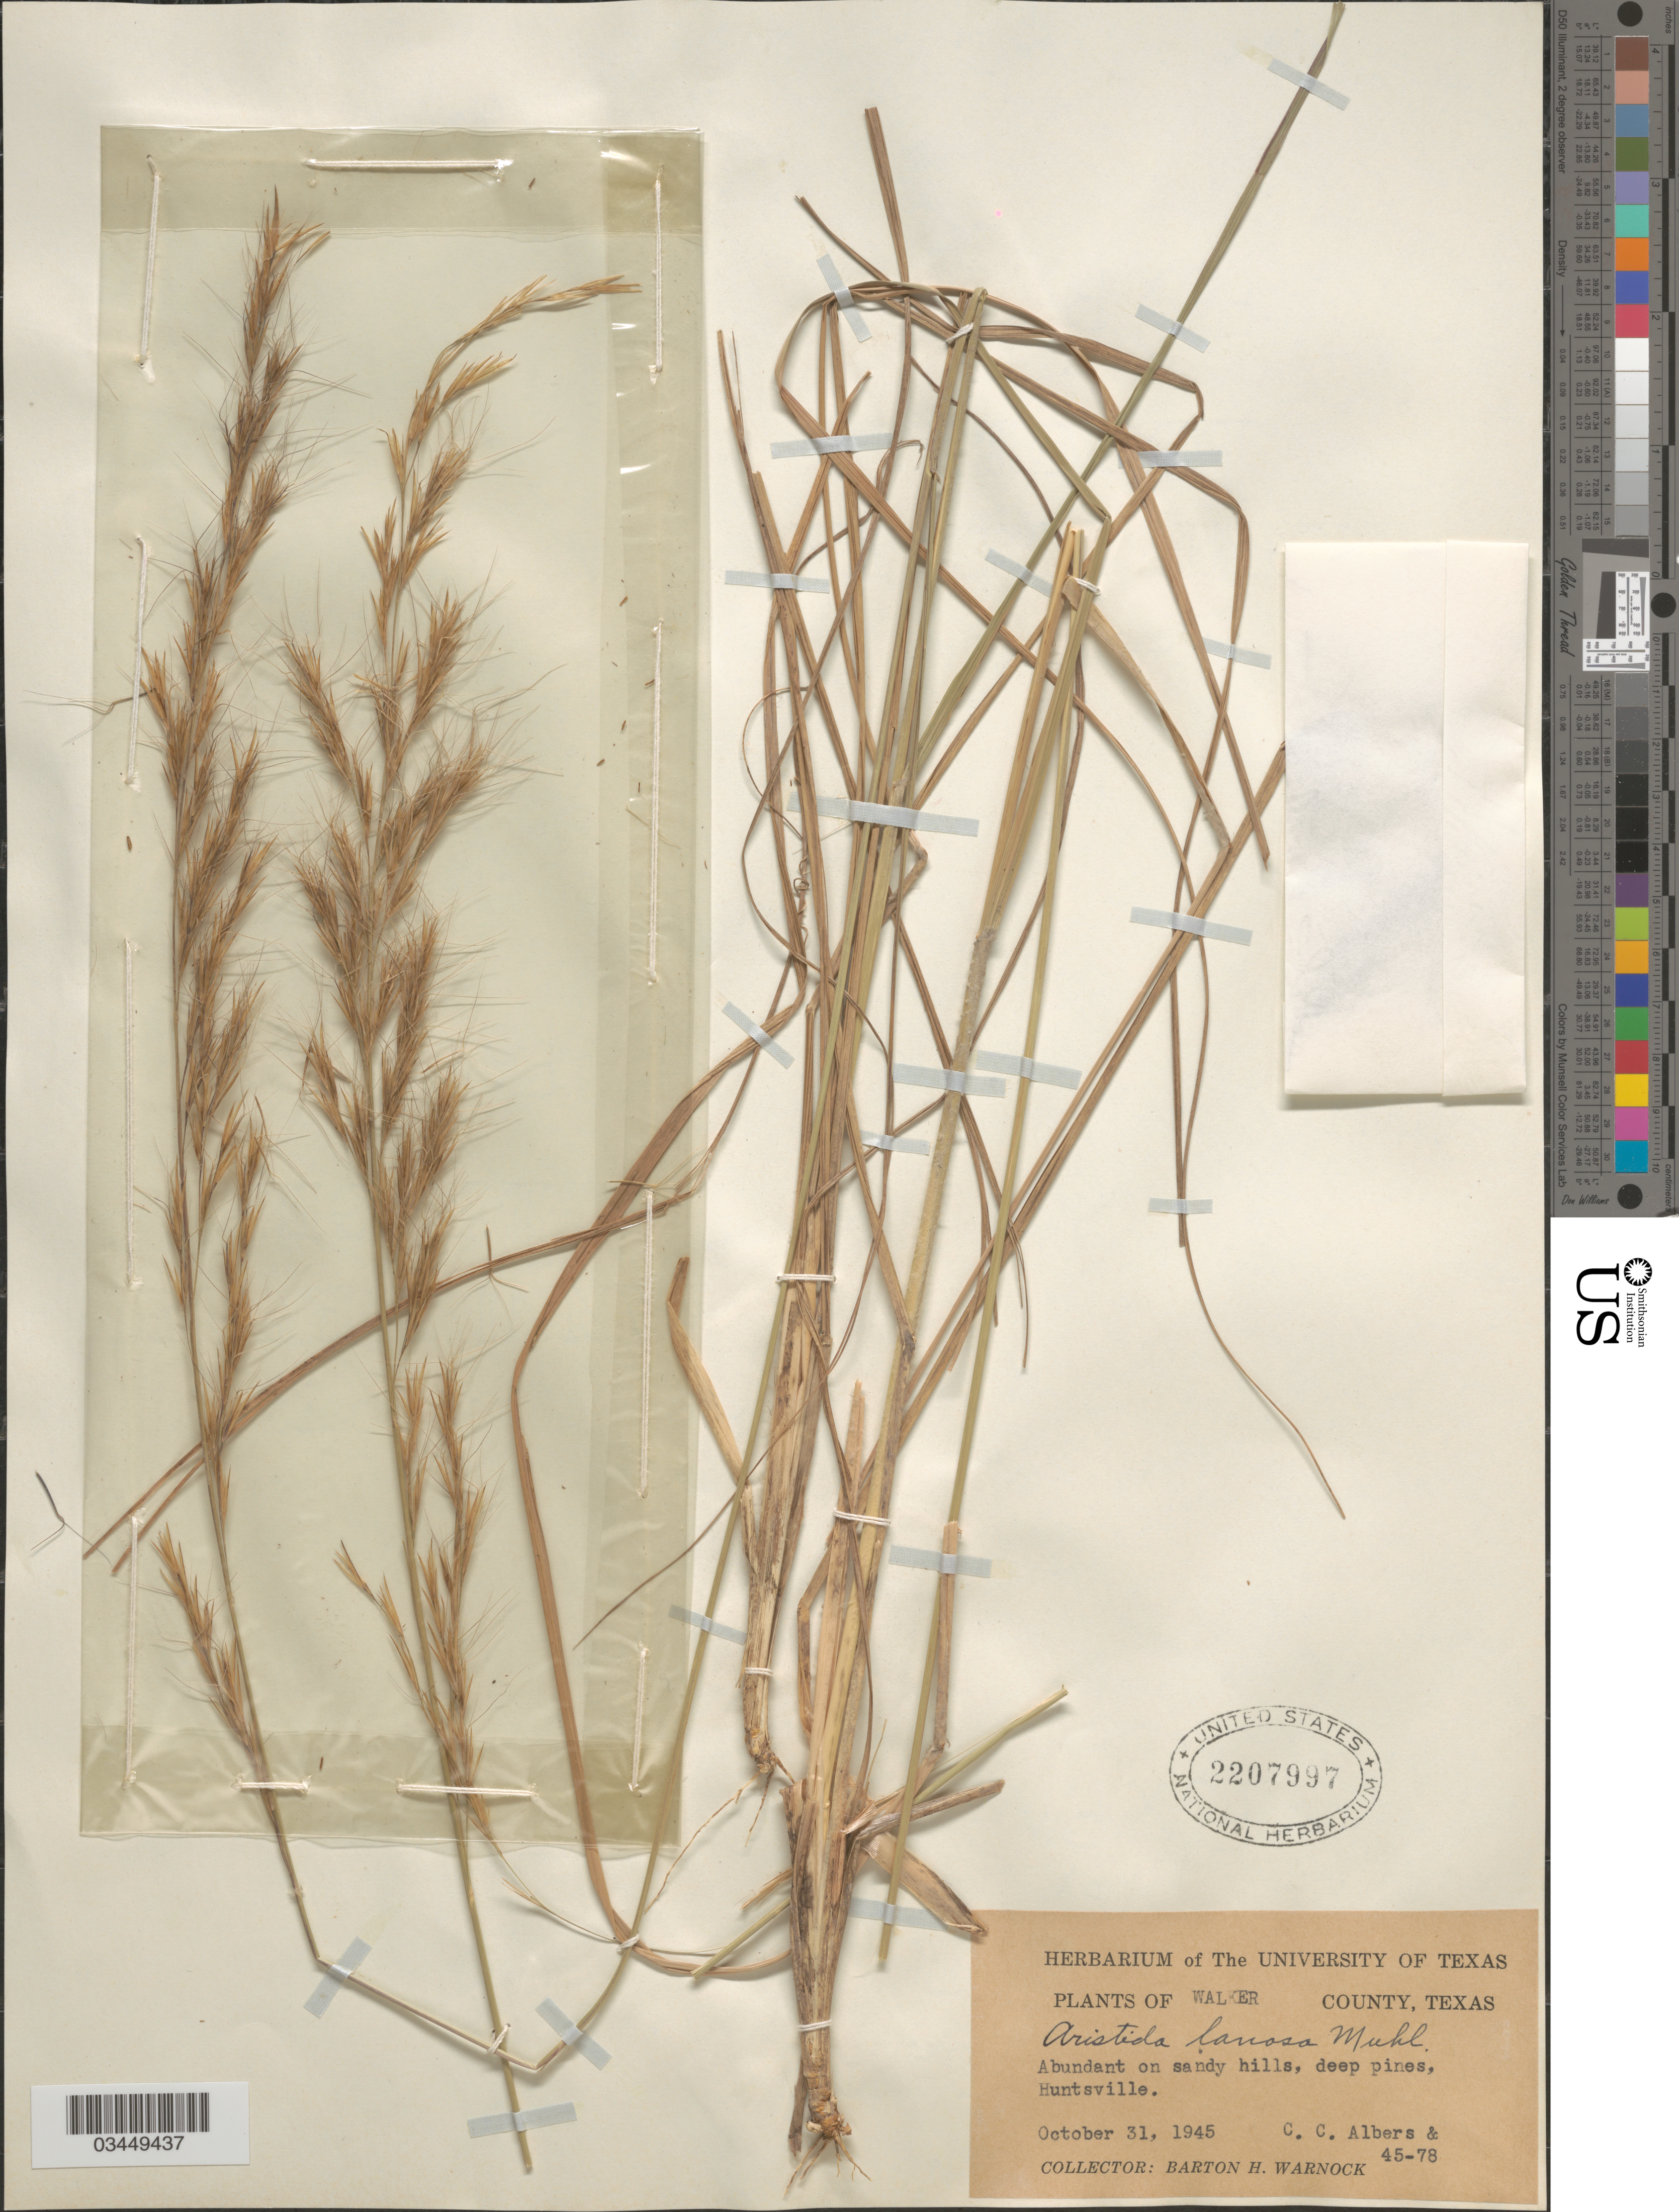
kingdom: Plantae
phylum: Tracheophyta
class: Liliopsida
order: Poales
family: Poaceae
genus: Aristida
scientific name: Aristida lanosa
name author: Muhl.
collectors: C. Albers & B. H. Warnock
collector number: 45-78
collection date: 1945-10-31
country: United States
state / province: Texas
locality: Walker. County. Huntsville.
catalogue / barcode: US 2207997